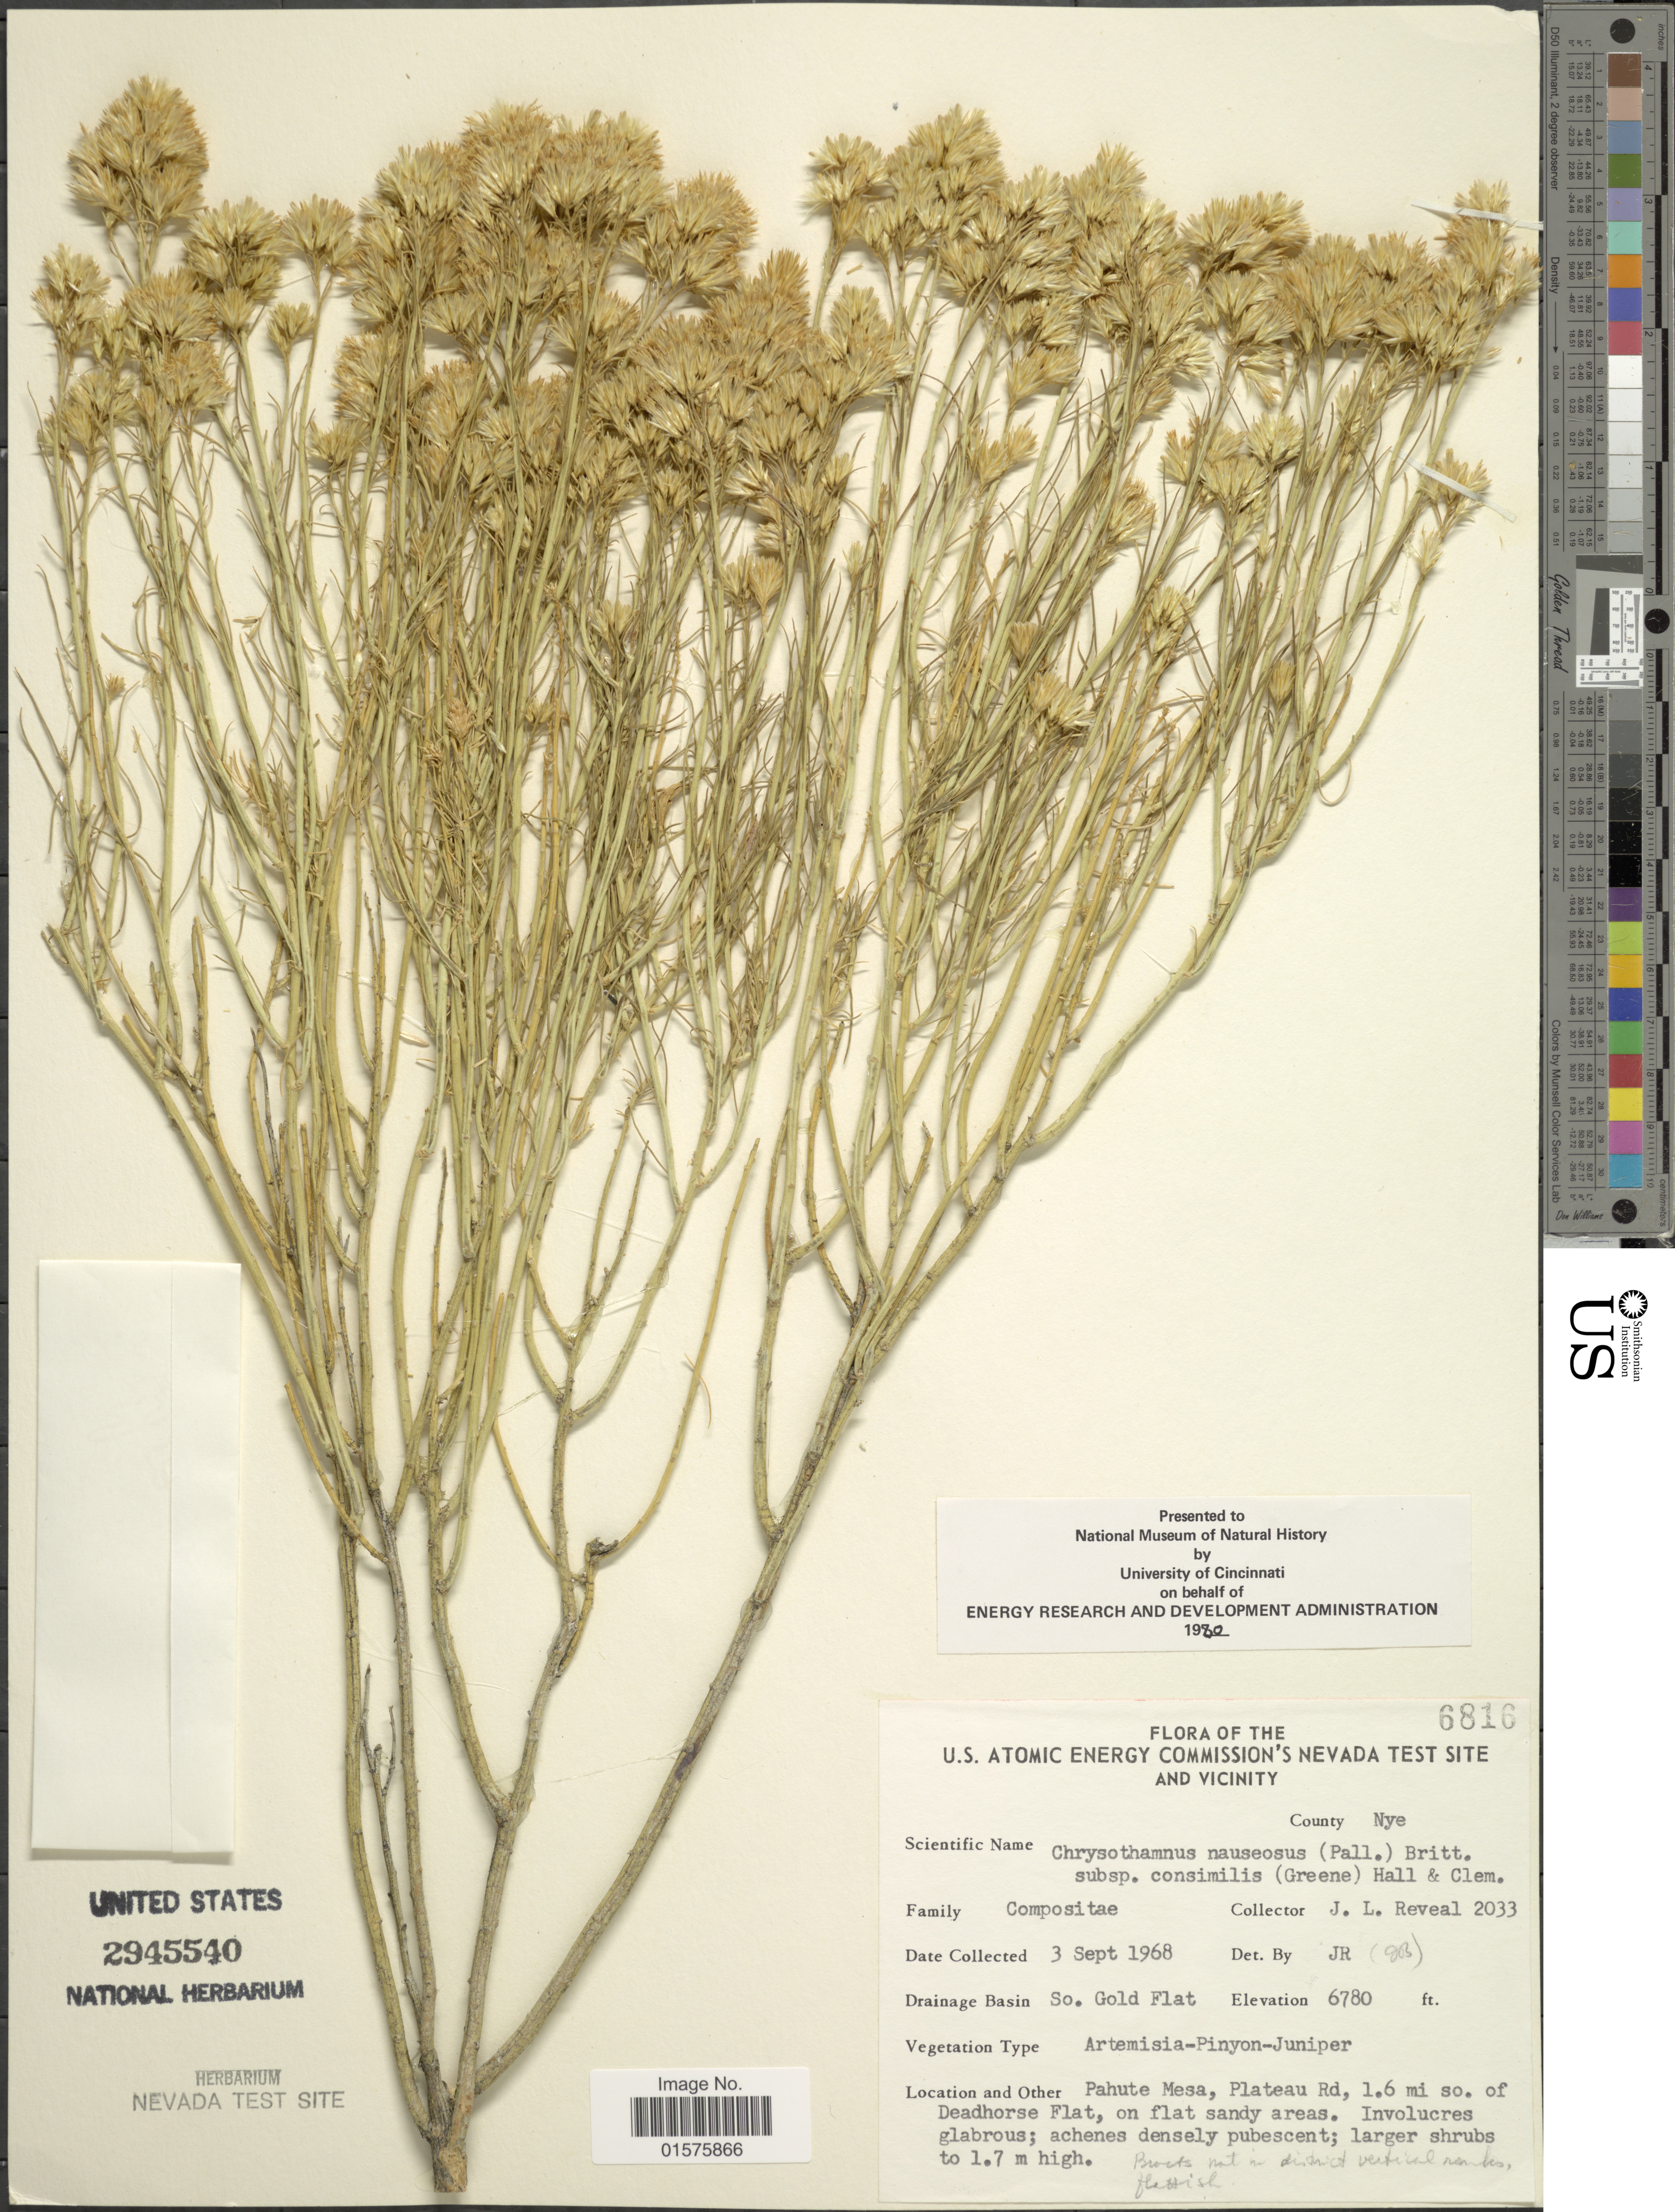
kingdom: Plantae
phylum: Tracheophyta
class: Magnoliopsida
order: Asterales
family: Asteraceae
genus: Ericameria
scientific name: Ericameria nauseosa var. oreophila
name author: (A. Nelson) G.L. Nesom & G.I. Baird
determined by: Urbatsch, Lowell E., Curator (LSU), Louisiana State University (UNITED STATES)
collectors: J. L. Reveal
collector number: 2033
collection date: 1968-09-03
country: United States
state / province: Nevada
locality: U. S. Atomic Commission's Nevada Test Site and vicinity. County Nye. Drainage Basin So. Gold Flat. Pahute Mesa, Plateau Rd, 1.6 mi so. of Deadhorse Flat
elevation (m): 2067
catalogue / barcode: US 2945540